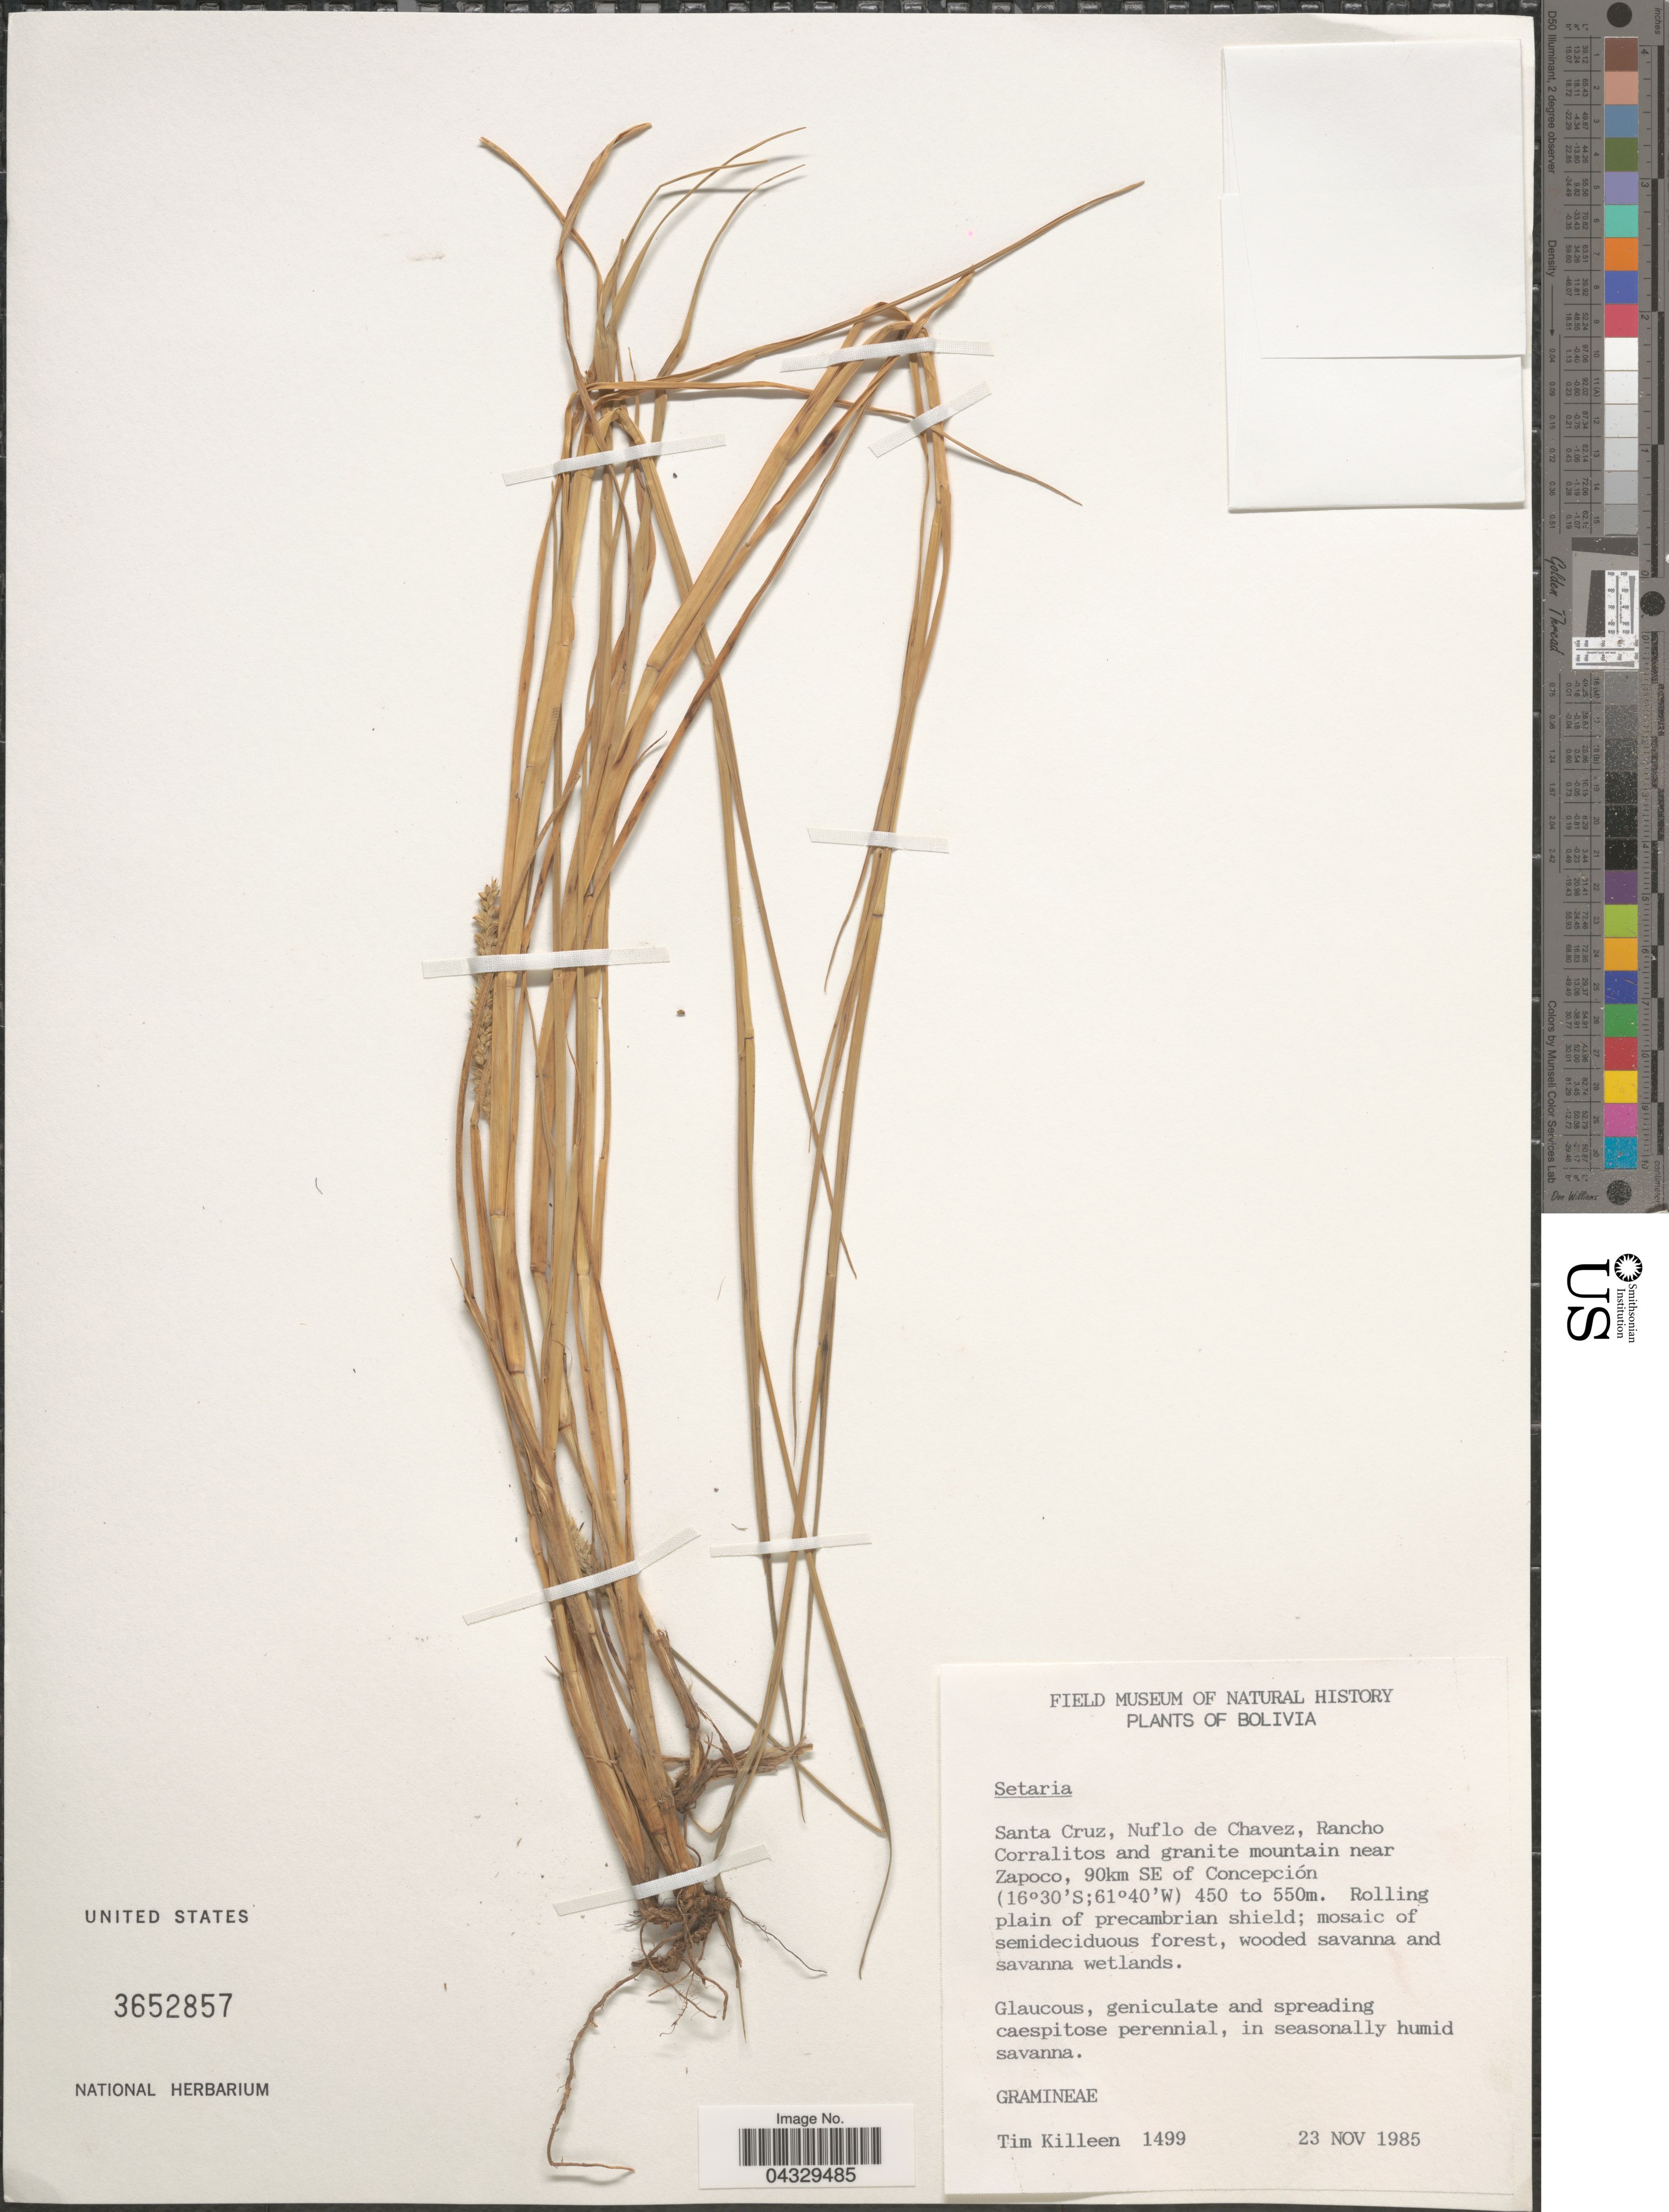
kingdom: Plantae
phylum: Tracheophyta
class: Liliopsida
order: Poales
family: Poaceae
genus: Setaria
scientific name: Setaria sp.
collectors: T. J. Killeen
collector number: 1499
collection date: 1985-11-23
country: Bolivia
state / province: Santa Cruz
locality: Nuflo de Chavez, Rancho Corralitos and granite mountain near Zapoco, 90km SE of Concepción.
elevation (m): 450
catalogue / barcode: US 3652857